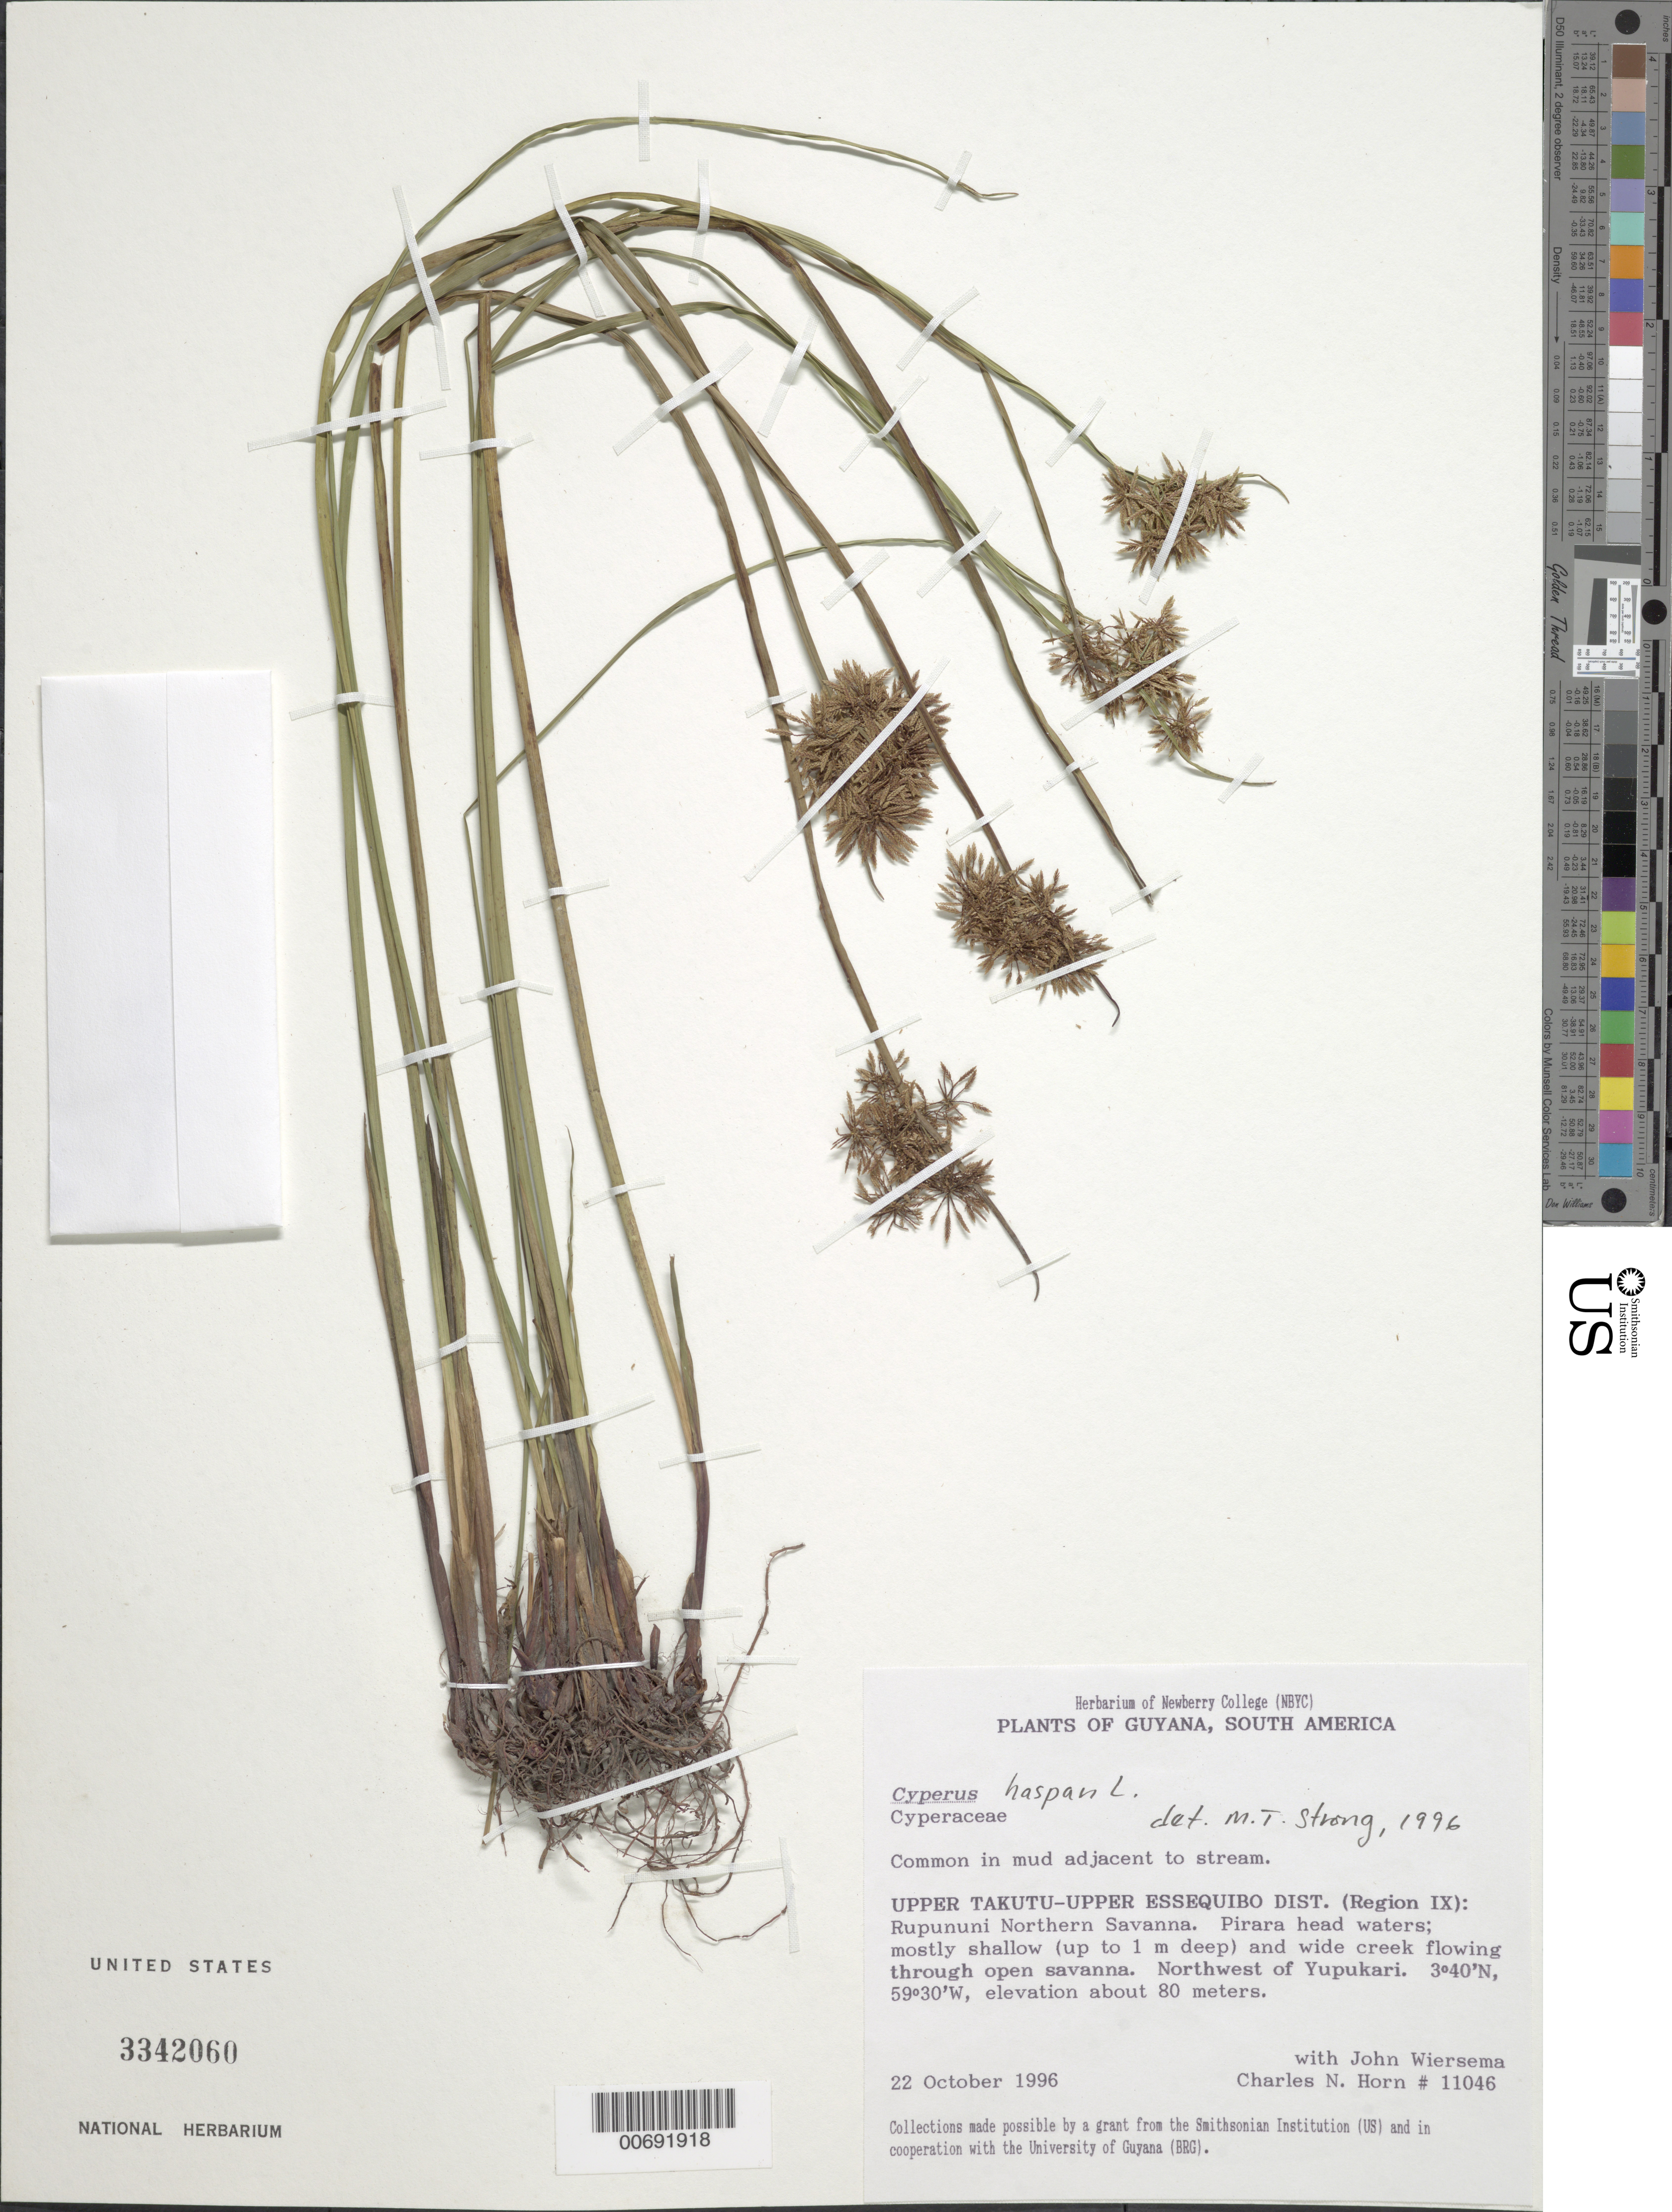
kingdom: Plantae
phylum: Tracheophyta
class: Liliopsida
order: Poales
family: Cyperaceae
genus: Cyperus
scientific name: Cyperus haspan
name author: L.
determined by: Strong, M. T., (US), Smithsonian Institution - National Museum of Natural History (UNITED STATES)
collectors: C. N. Horn & J. H. Wiersema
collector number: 11046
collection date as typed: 22-Oct-96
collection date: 1996-10-22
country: Guyana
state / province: U. Takutu-U. Essequibo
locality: Rupununi Northern Savanna, Pirara headwaters; NW of Yupukari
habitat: In mud adjacent to stream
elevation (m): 80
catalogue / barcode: US 3342060